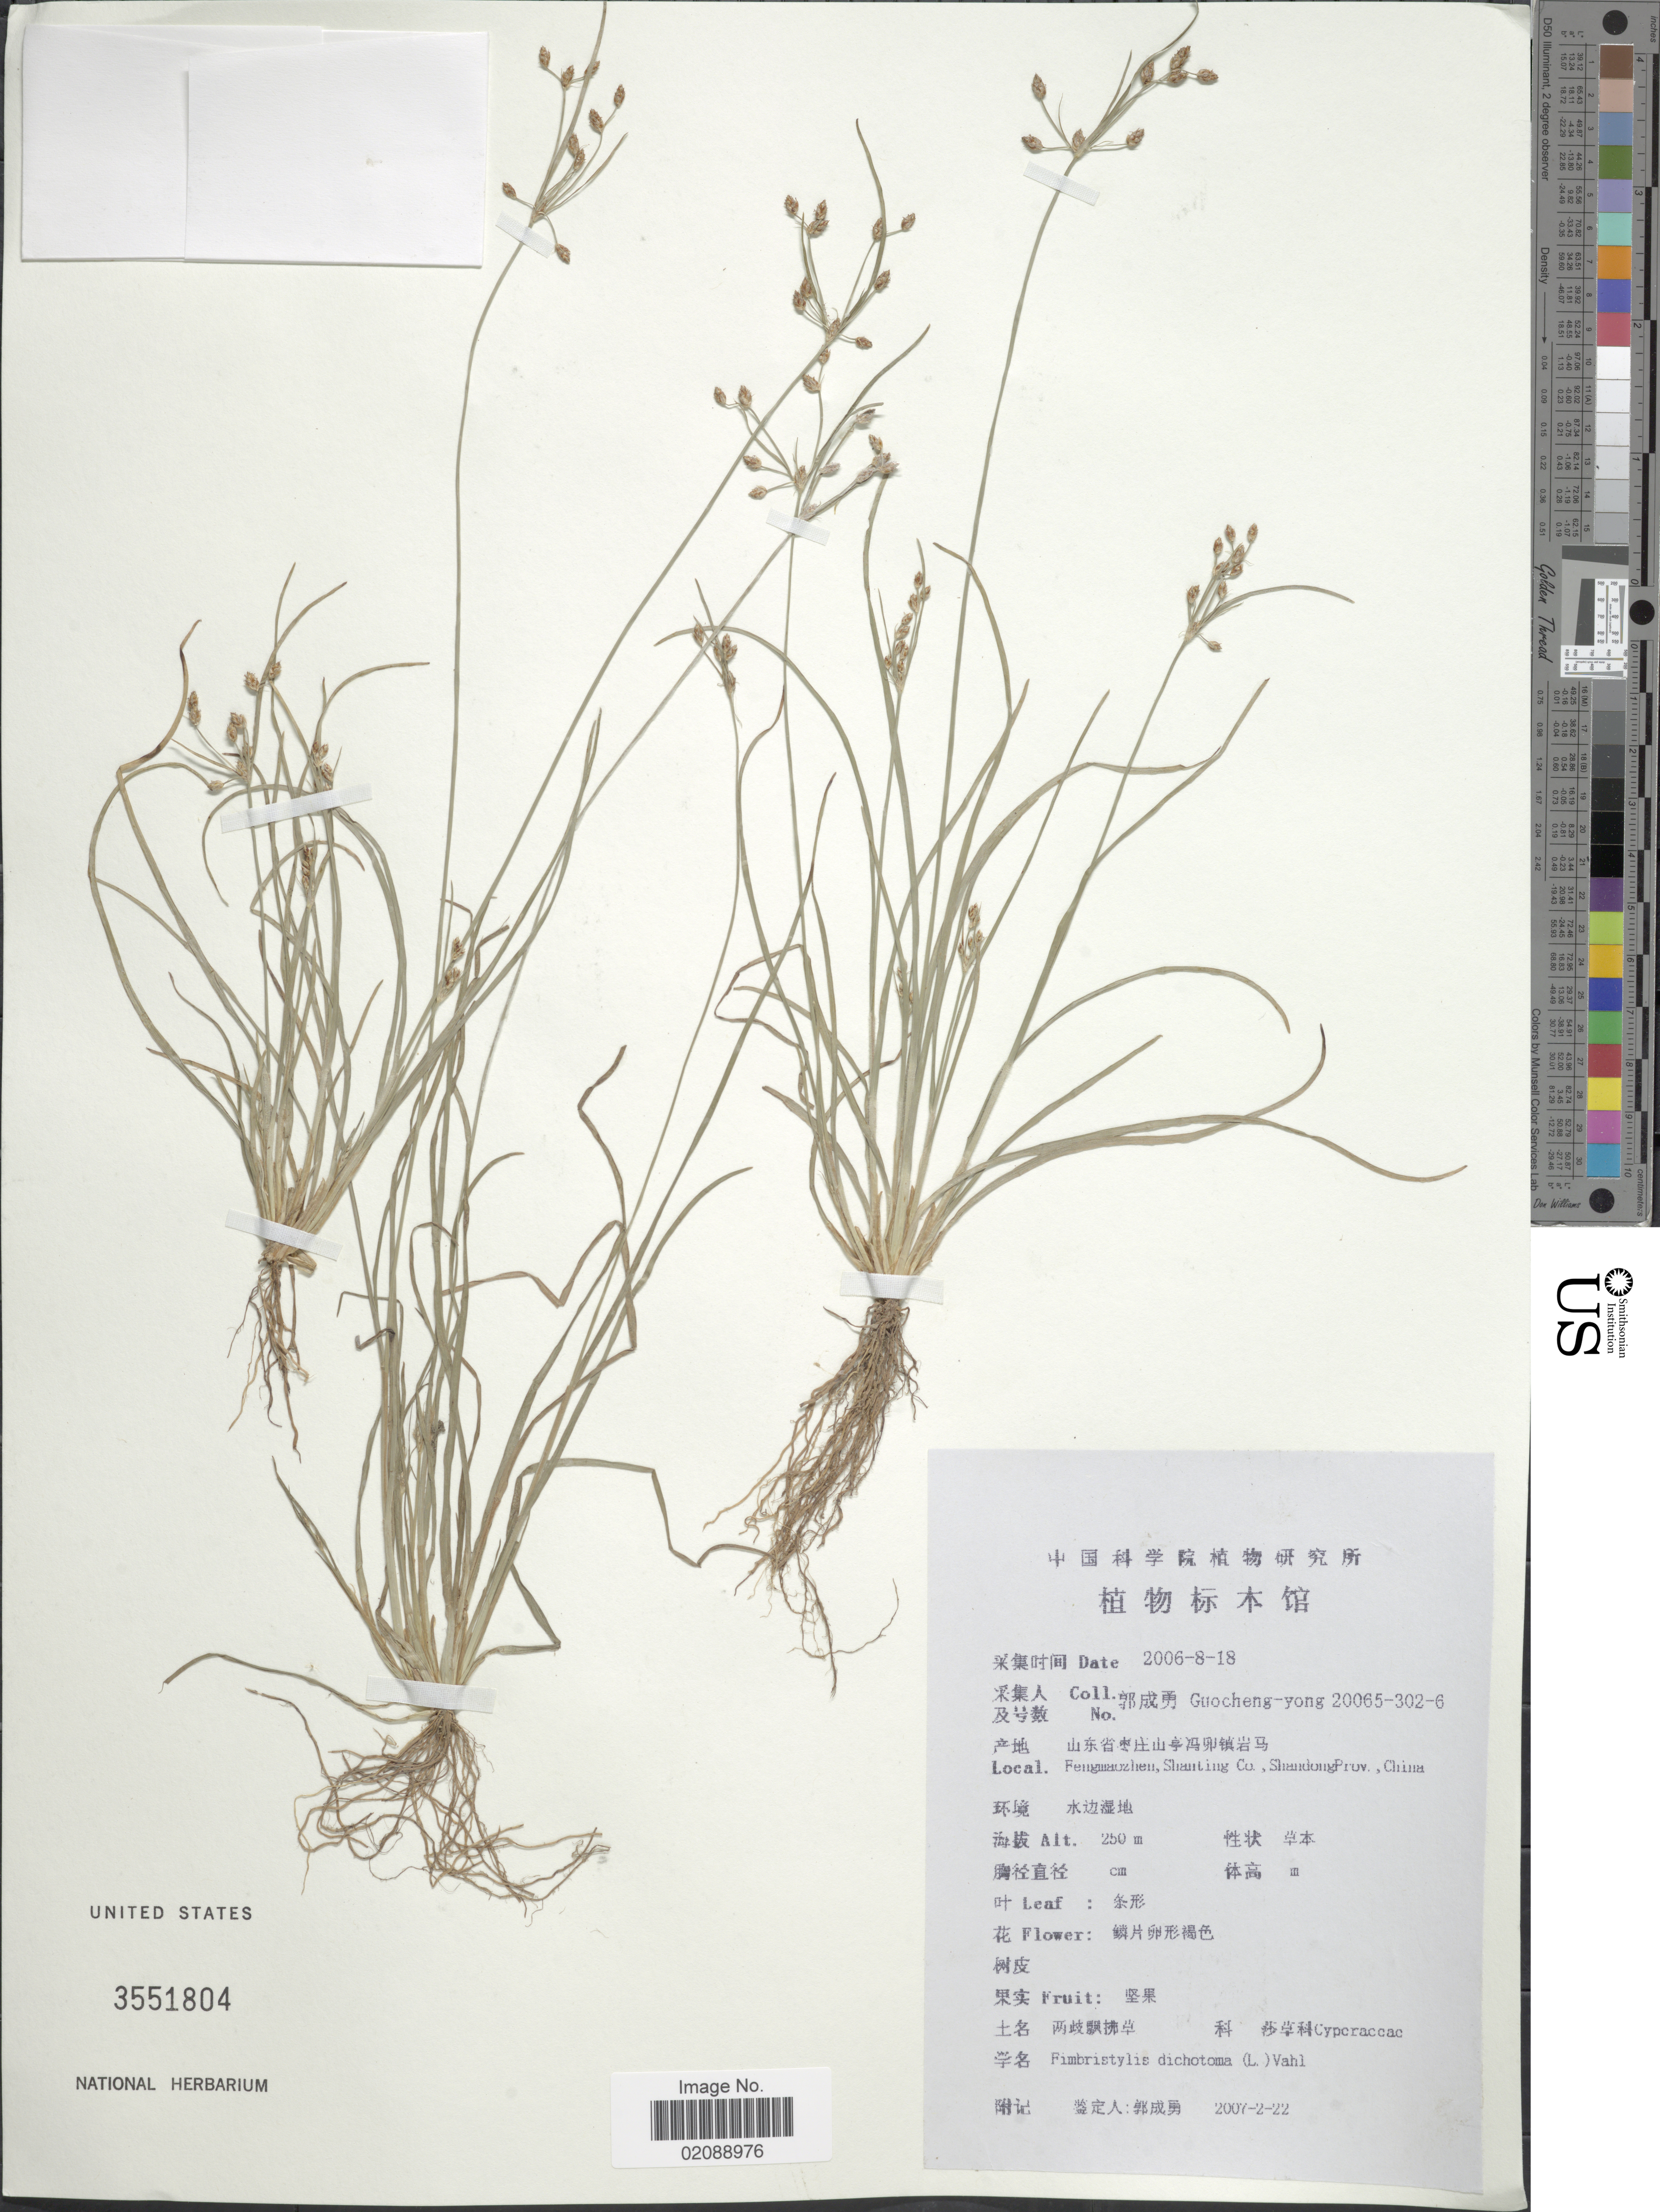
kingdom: Plantae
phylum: Tracheophyta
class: Liliopsida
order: Poales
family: Cyperaceae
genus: Fimbristylis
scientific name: Fimbristylis dichotoma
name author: (L.) Vahl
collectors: Guo cheng-yong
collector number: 200653026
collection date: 2006-08-18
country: China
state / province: Shandong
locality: Fengmaozhen, Shanting Co.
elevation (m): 250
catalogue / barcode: US 3551804